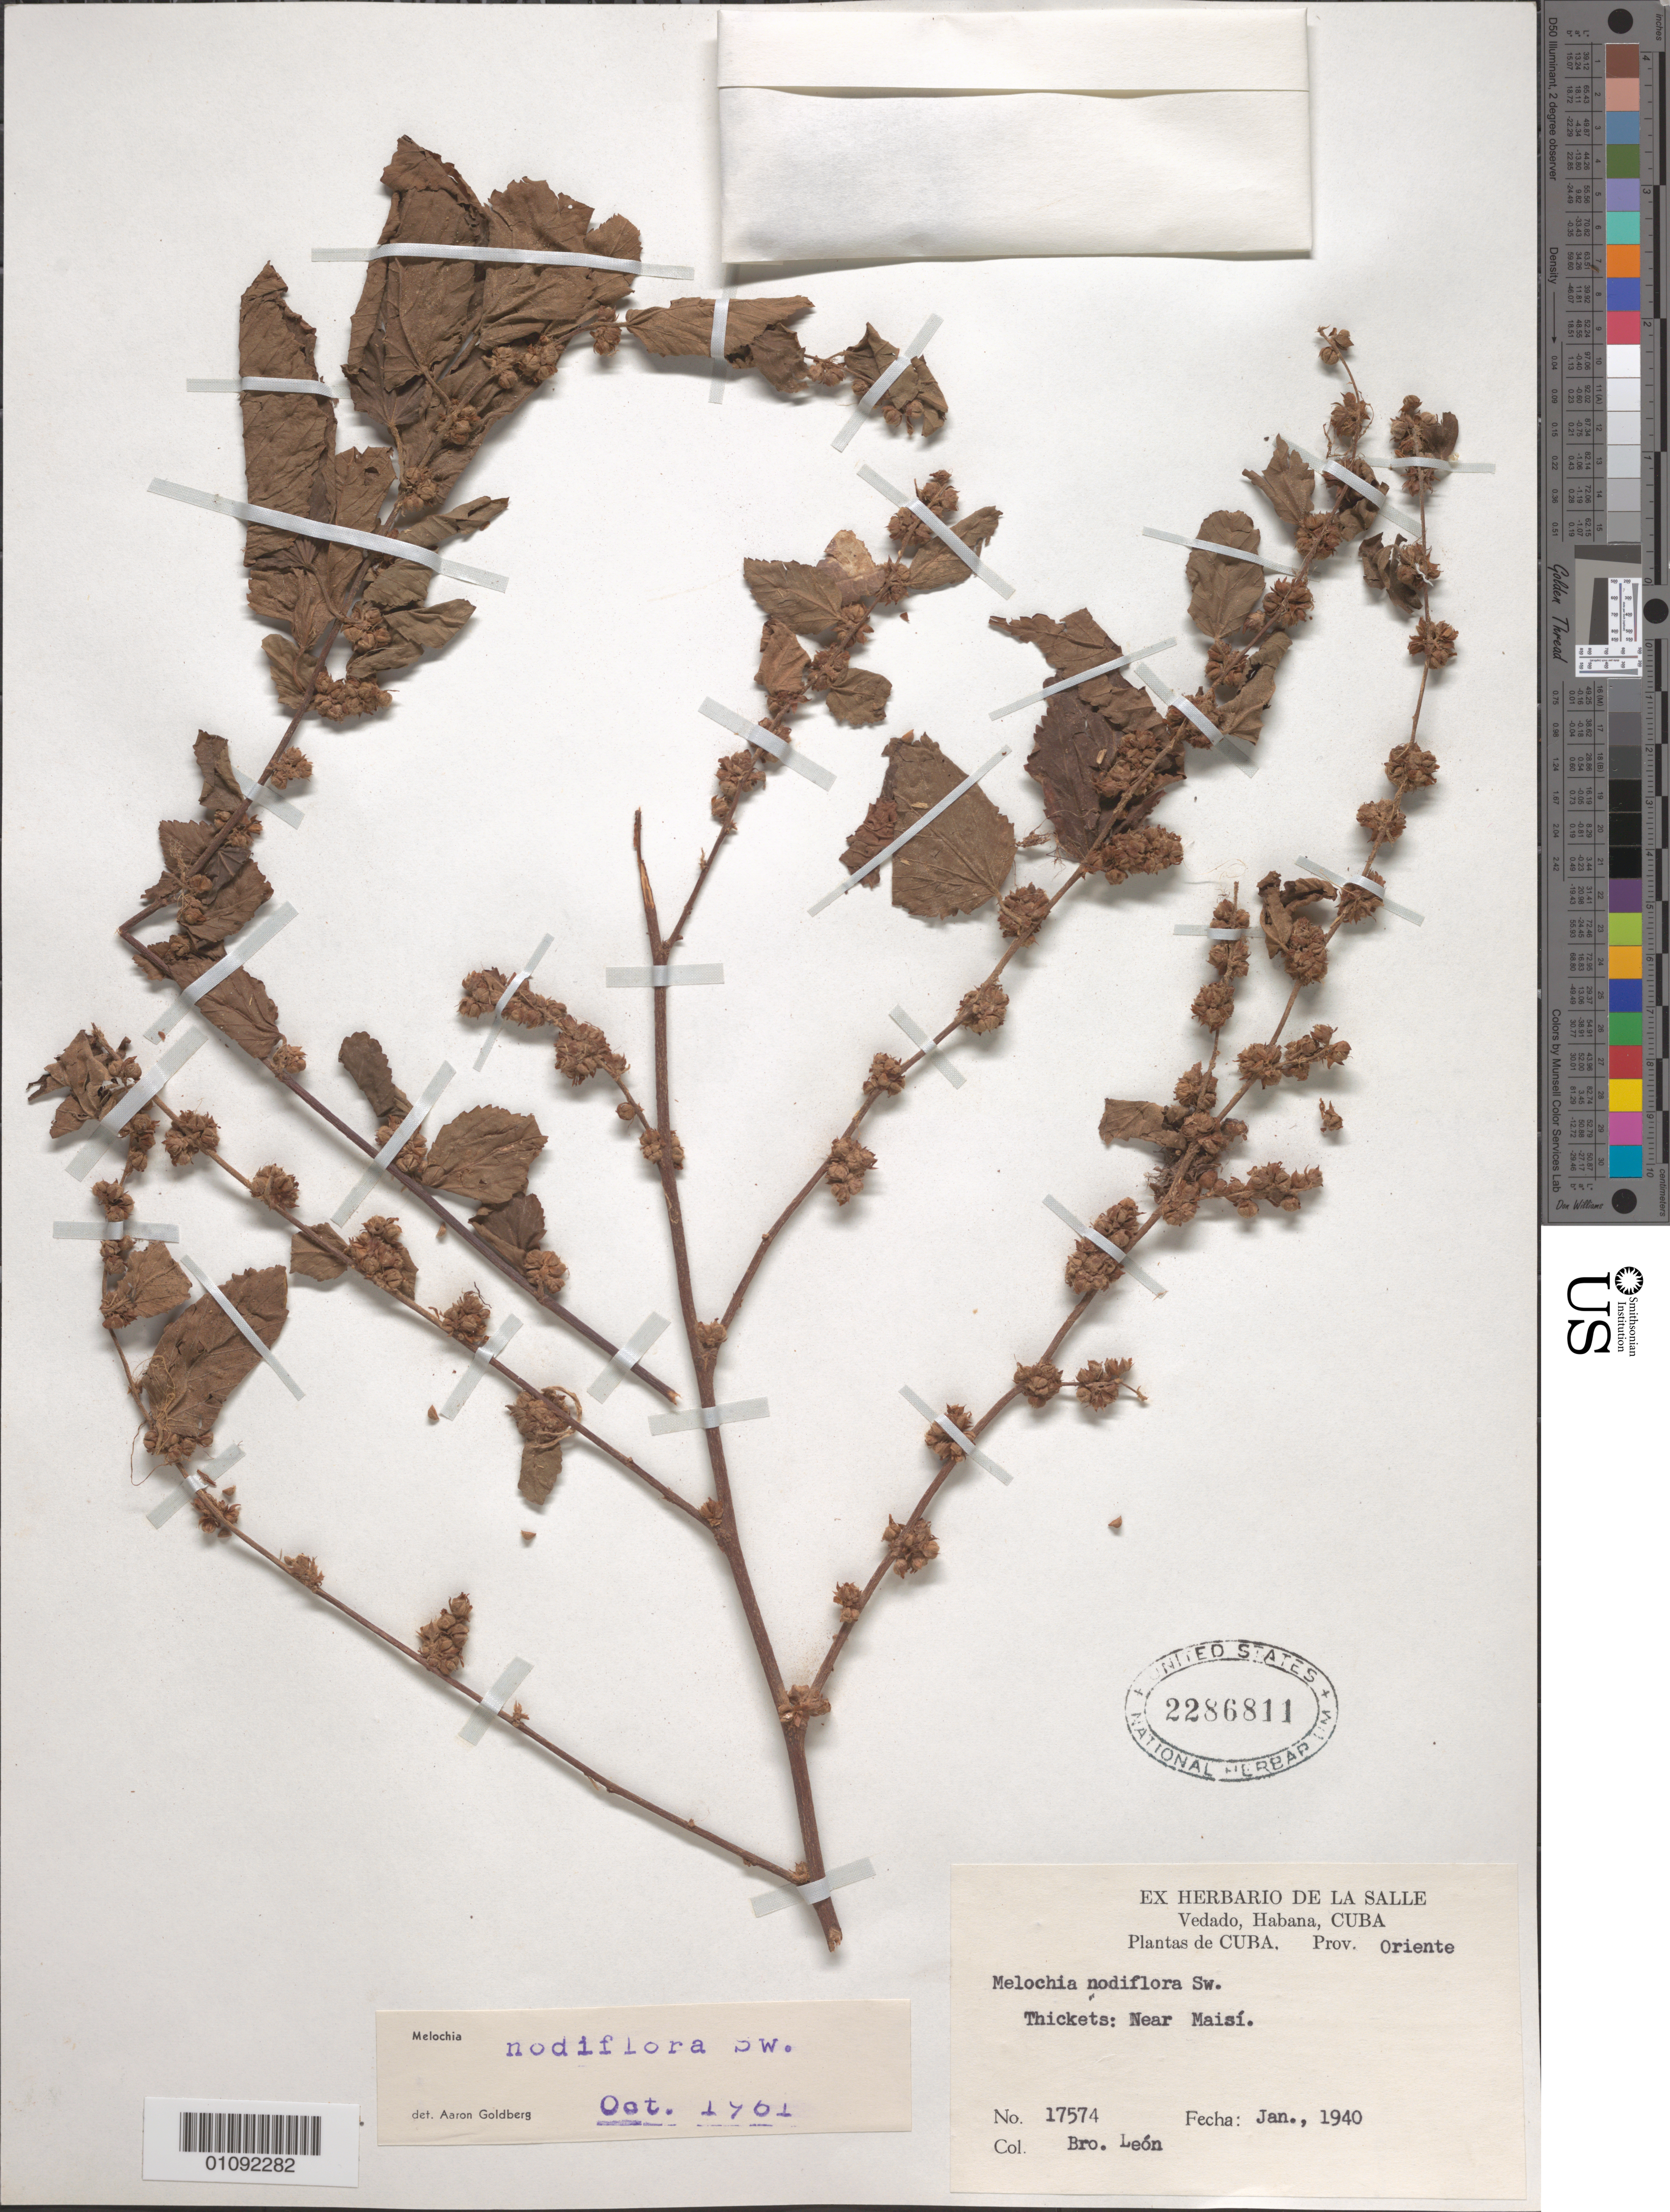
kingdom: Plantae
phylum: Tracheophyta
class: Magnoliopsida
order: Malvales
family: Malvaceae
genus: Melochia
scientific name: Melochia nodiflora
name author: Sw.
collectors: Bro. León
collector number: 17574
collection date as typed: Jan 1940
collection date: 1940-01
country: Cuba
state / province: Guantánamo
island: Cuba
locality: Near Maisi Prov Oriente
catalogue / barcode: US 2286811